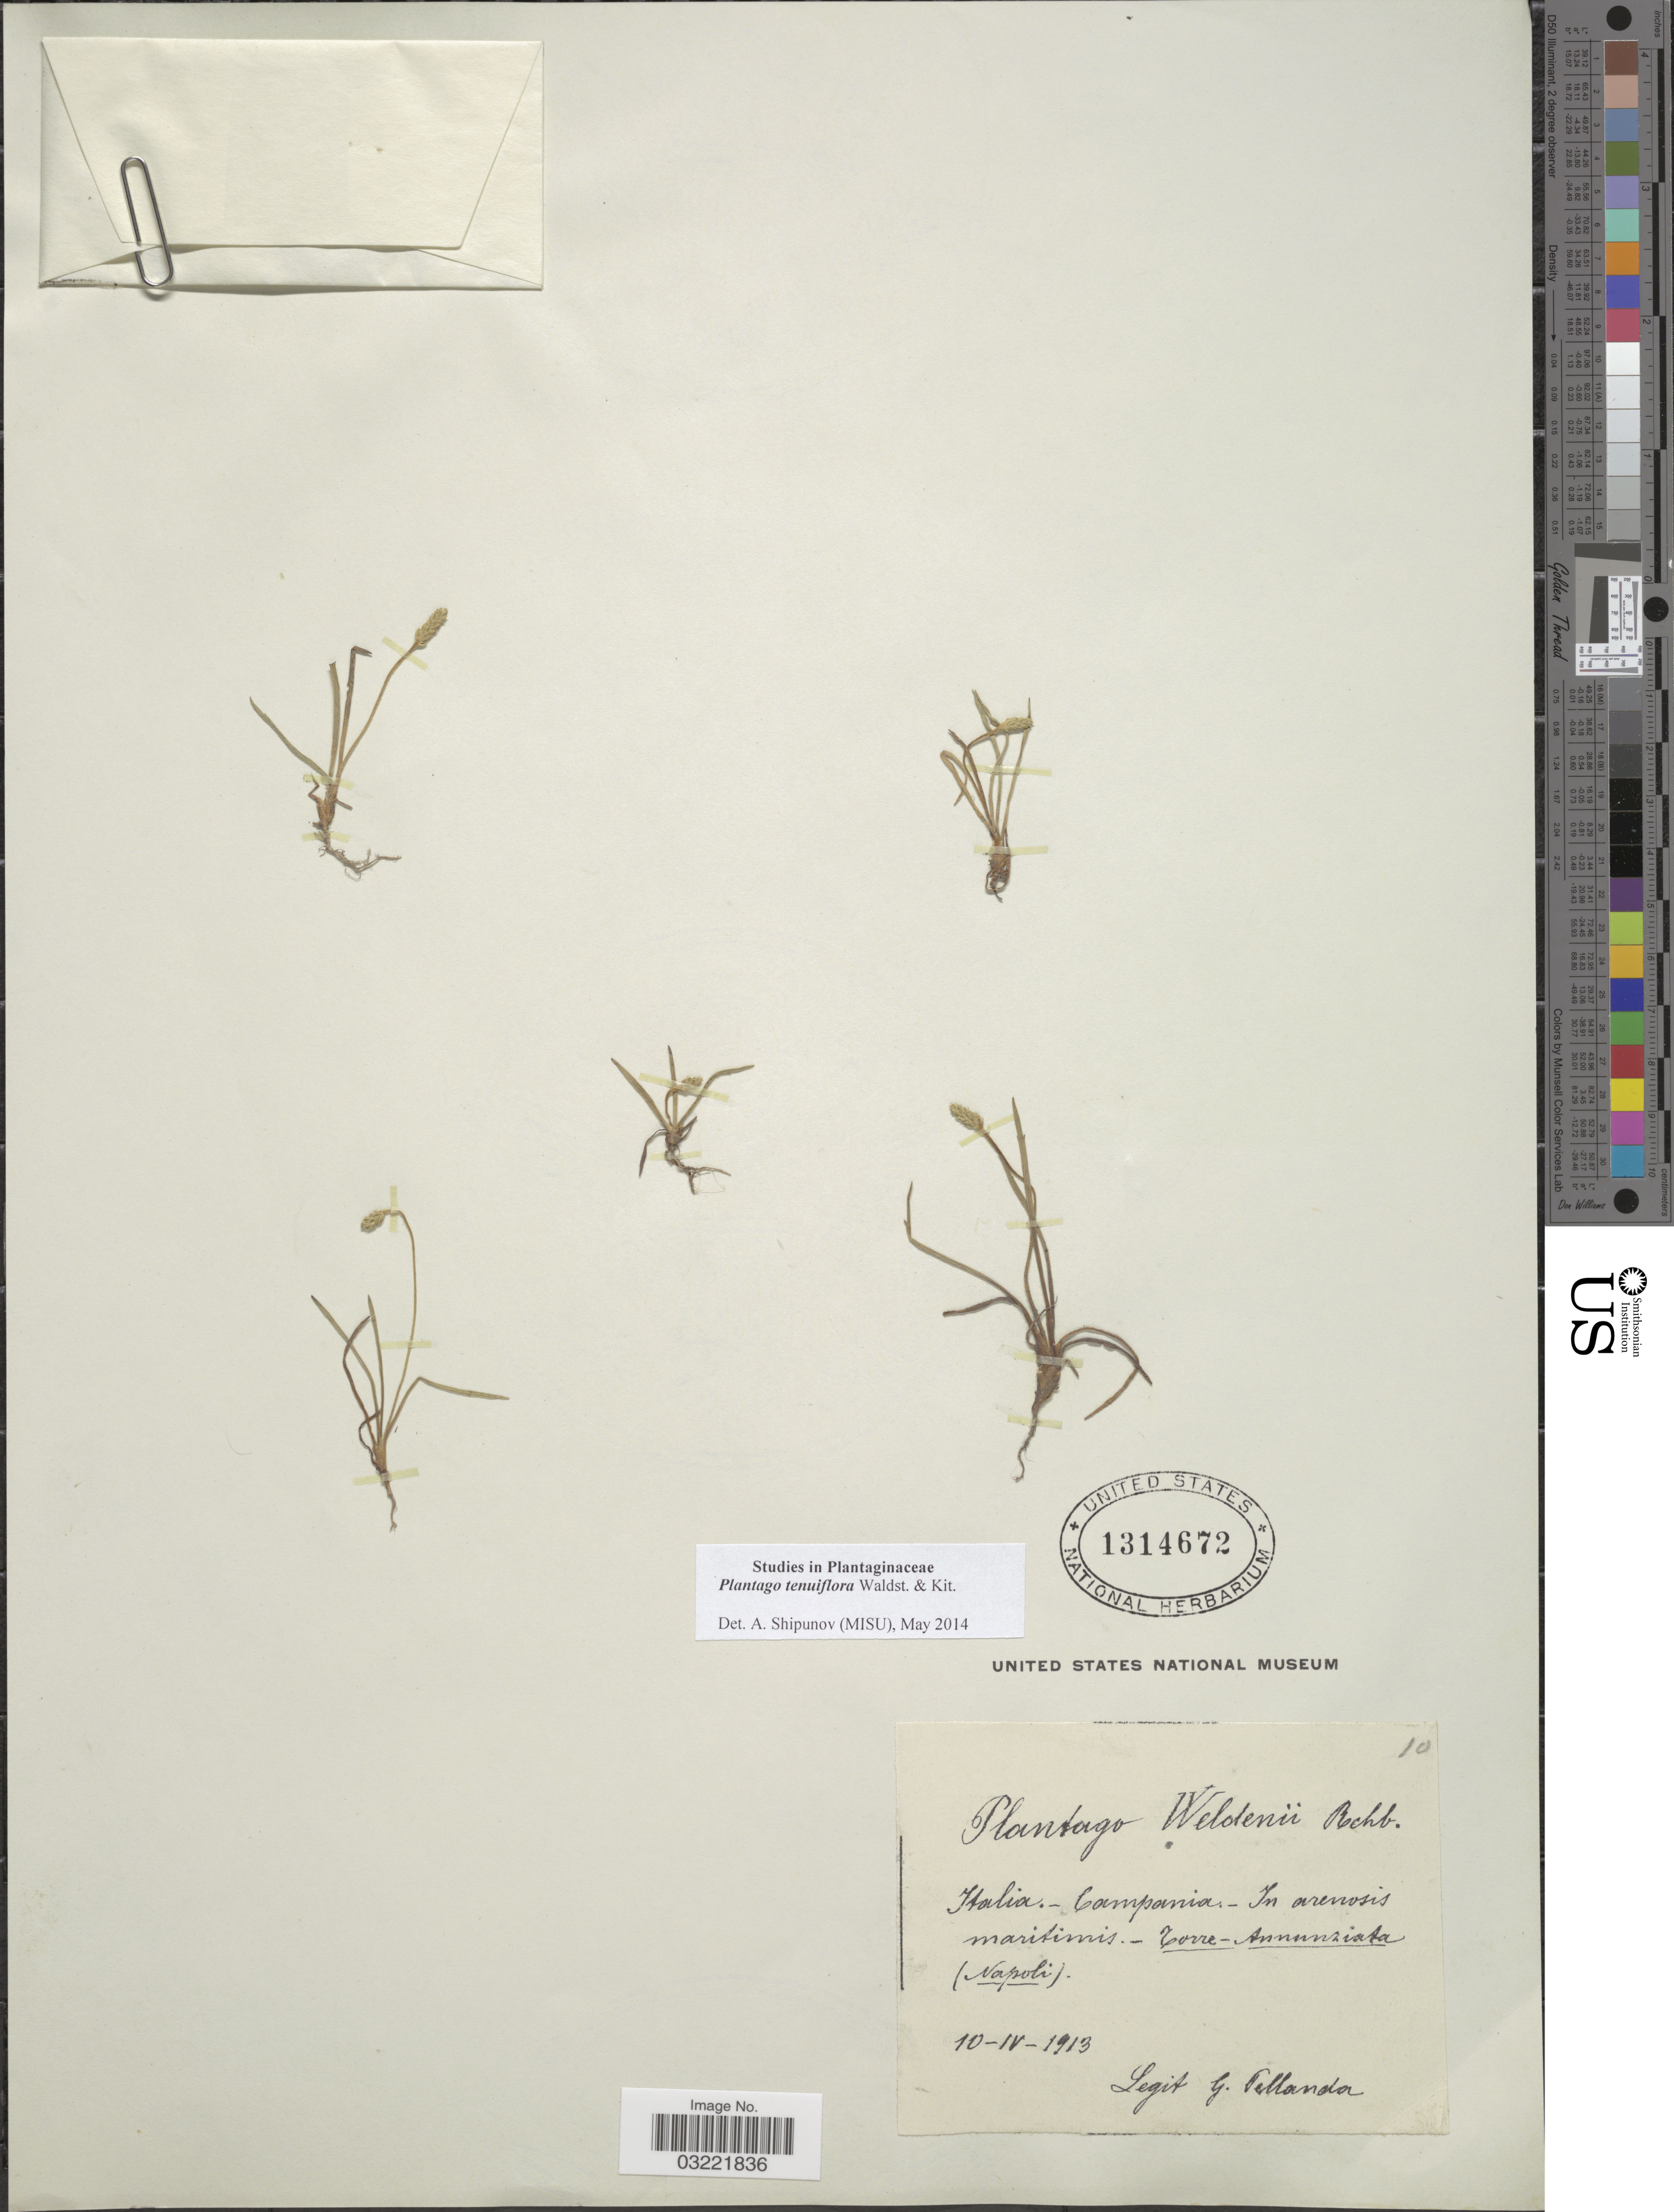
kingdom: Plantae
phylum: Tracheophyta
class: Magnoliopsida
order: Lamiales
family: Plantaginaceae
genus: Plantago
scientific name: Plantago tenuiflora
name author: Waldst. & Kit.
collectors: G. Tellanda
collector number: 10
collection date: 1913-04-10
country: Italy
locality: Campania. Torre- Annunziata (Napoli).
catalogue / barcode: US 1314672